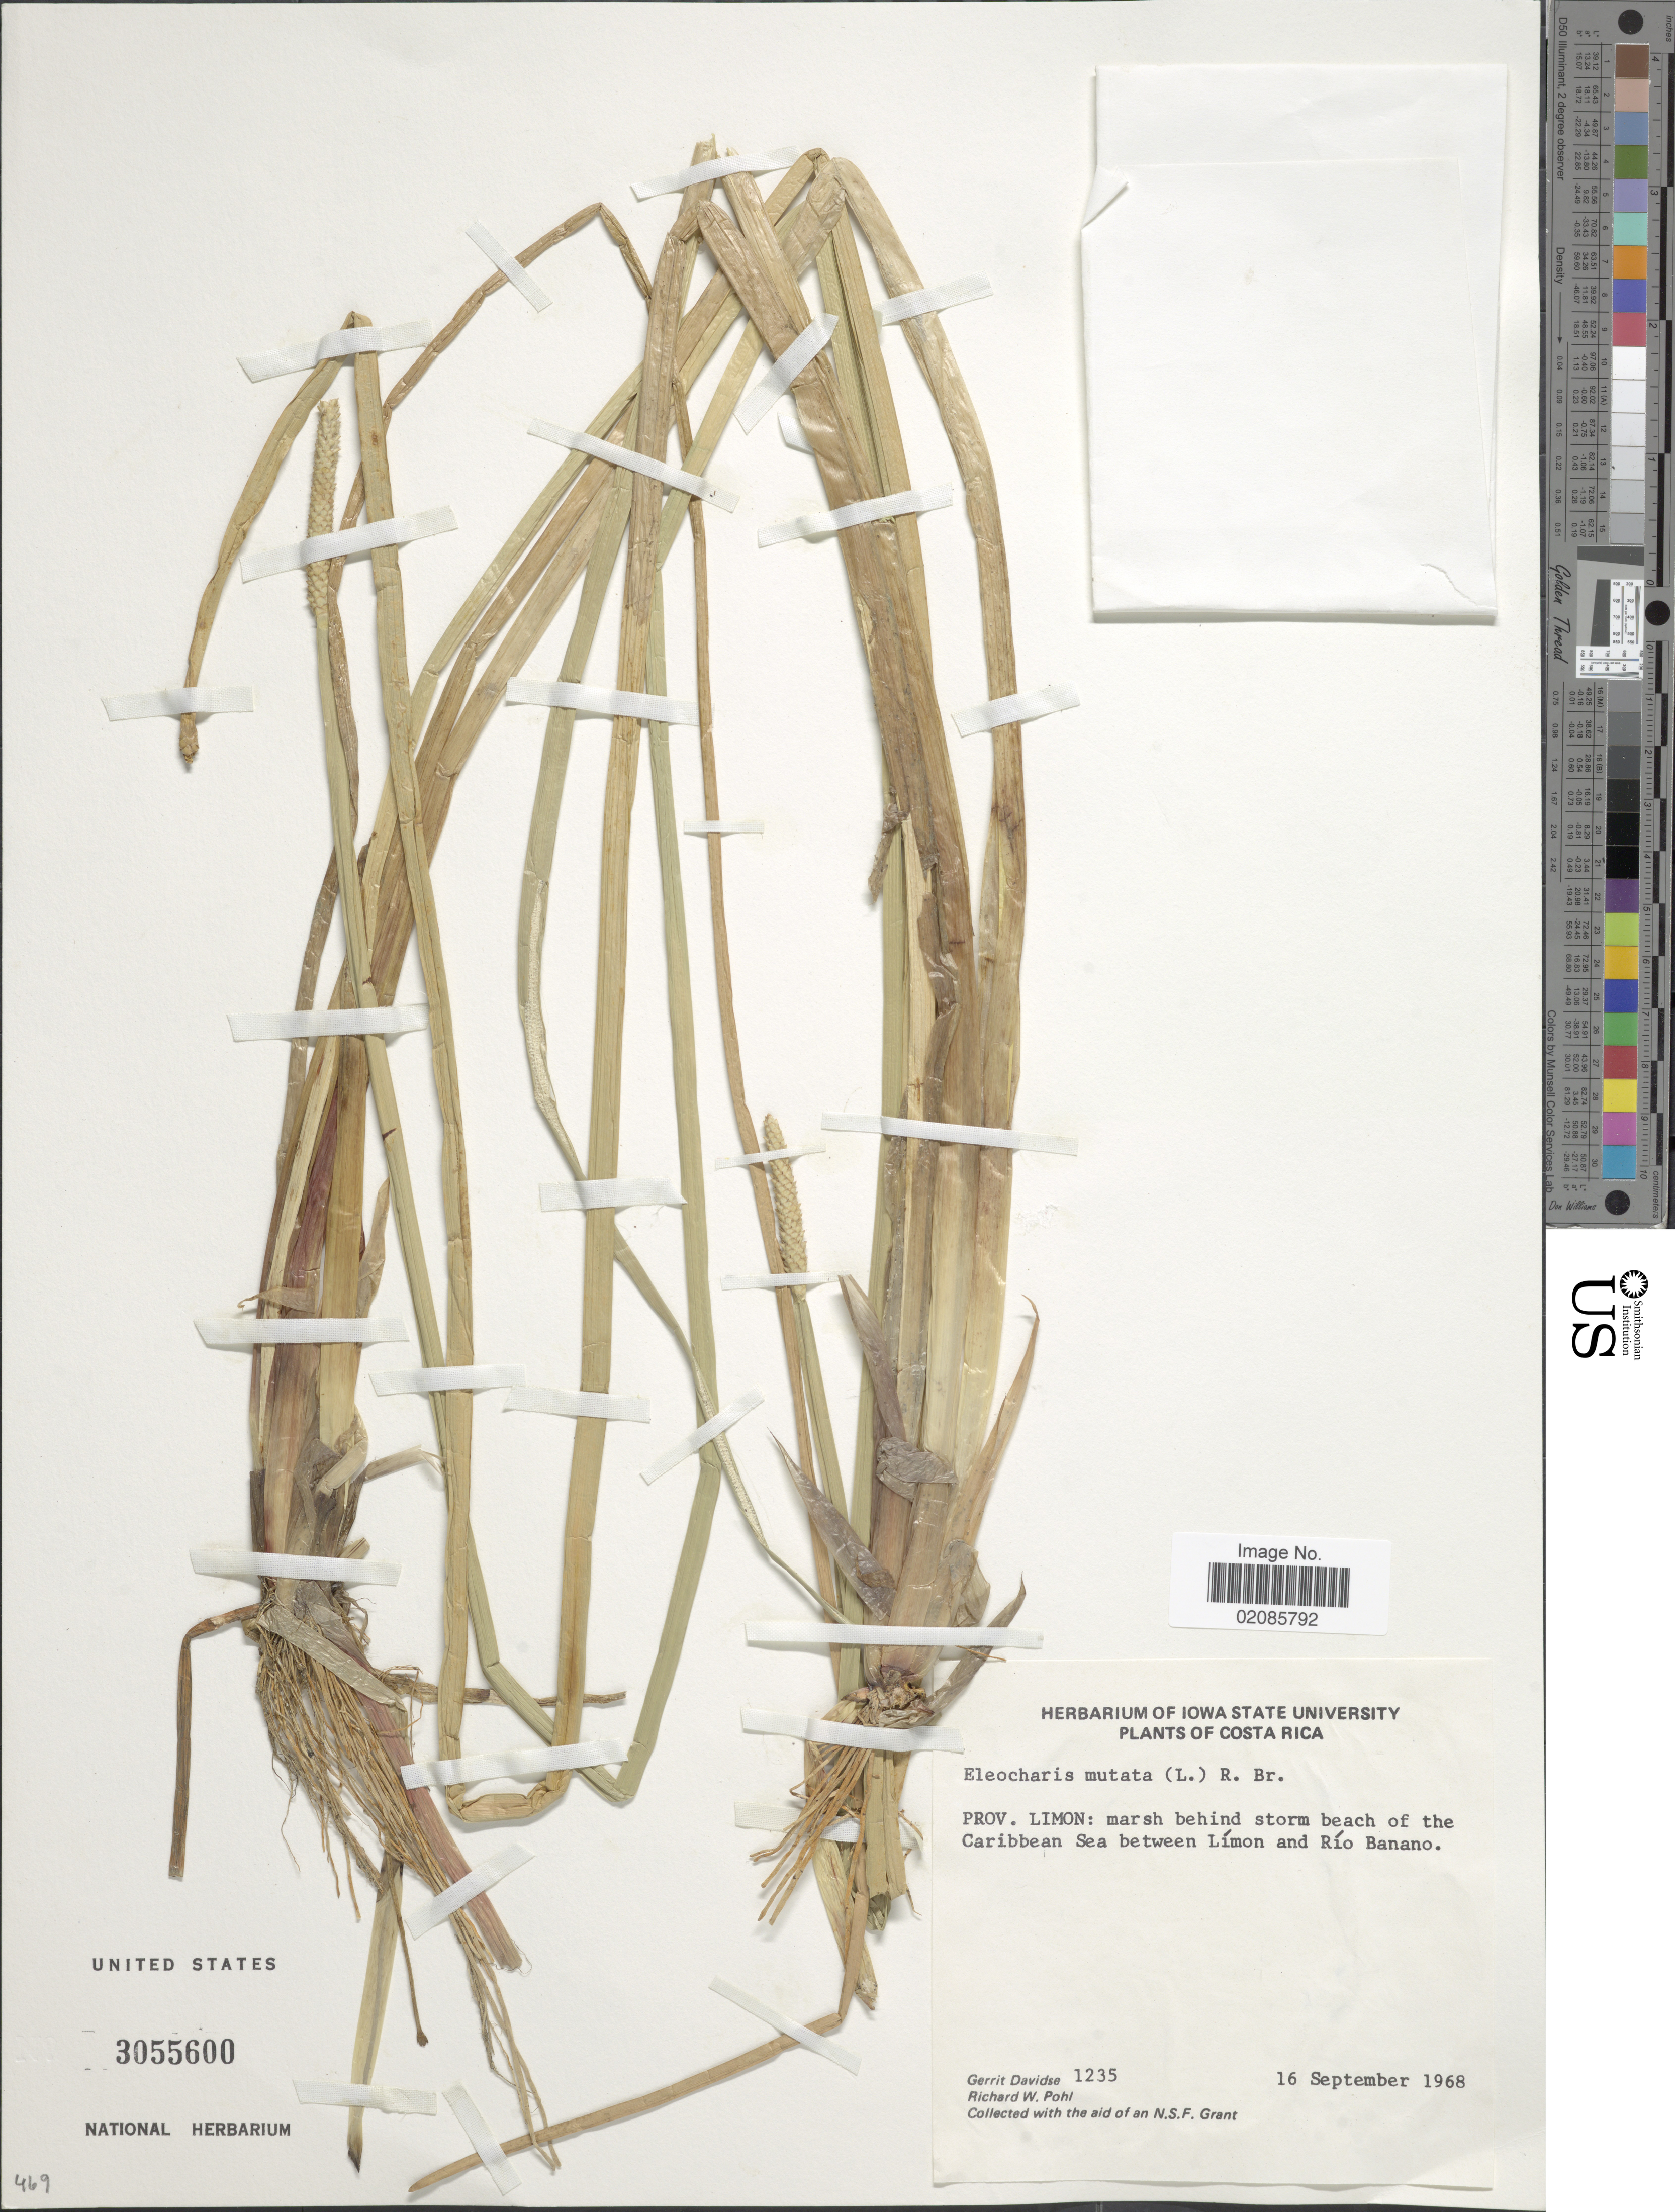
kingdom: Plantae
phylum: Tracheophyta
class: Liliopsida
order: Poales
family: Cyperaceae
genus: Eleocharis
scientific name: Eleocharis mutata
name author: (L.) Roem. & Schult.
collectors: G. Davidse & R. W. Pohl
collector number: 1235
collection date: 1968-09-16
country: Costa Rica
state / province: Limón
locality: Prov. Limon: marsh behind storm beach of the Caribbean Sea between Límon and Río Banano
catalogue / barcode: US 3055600